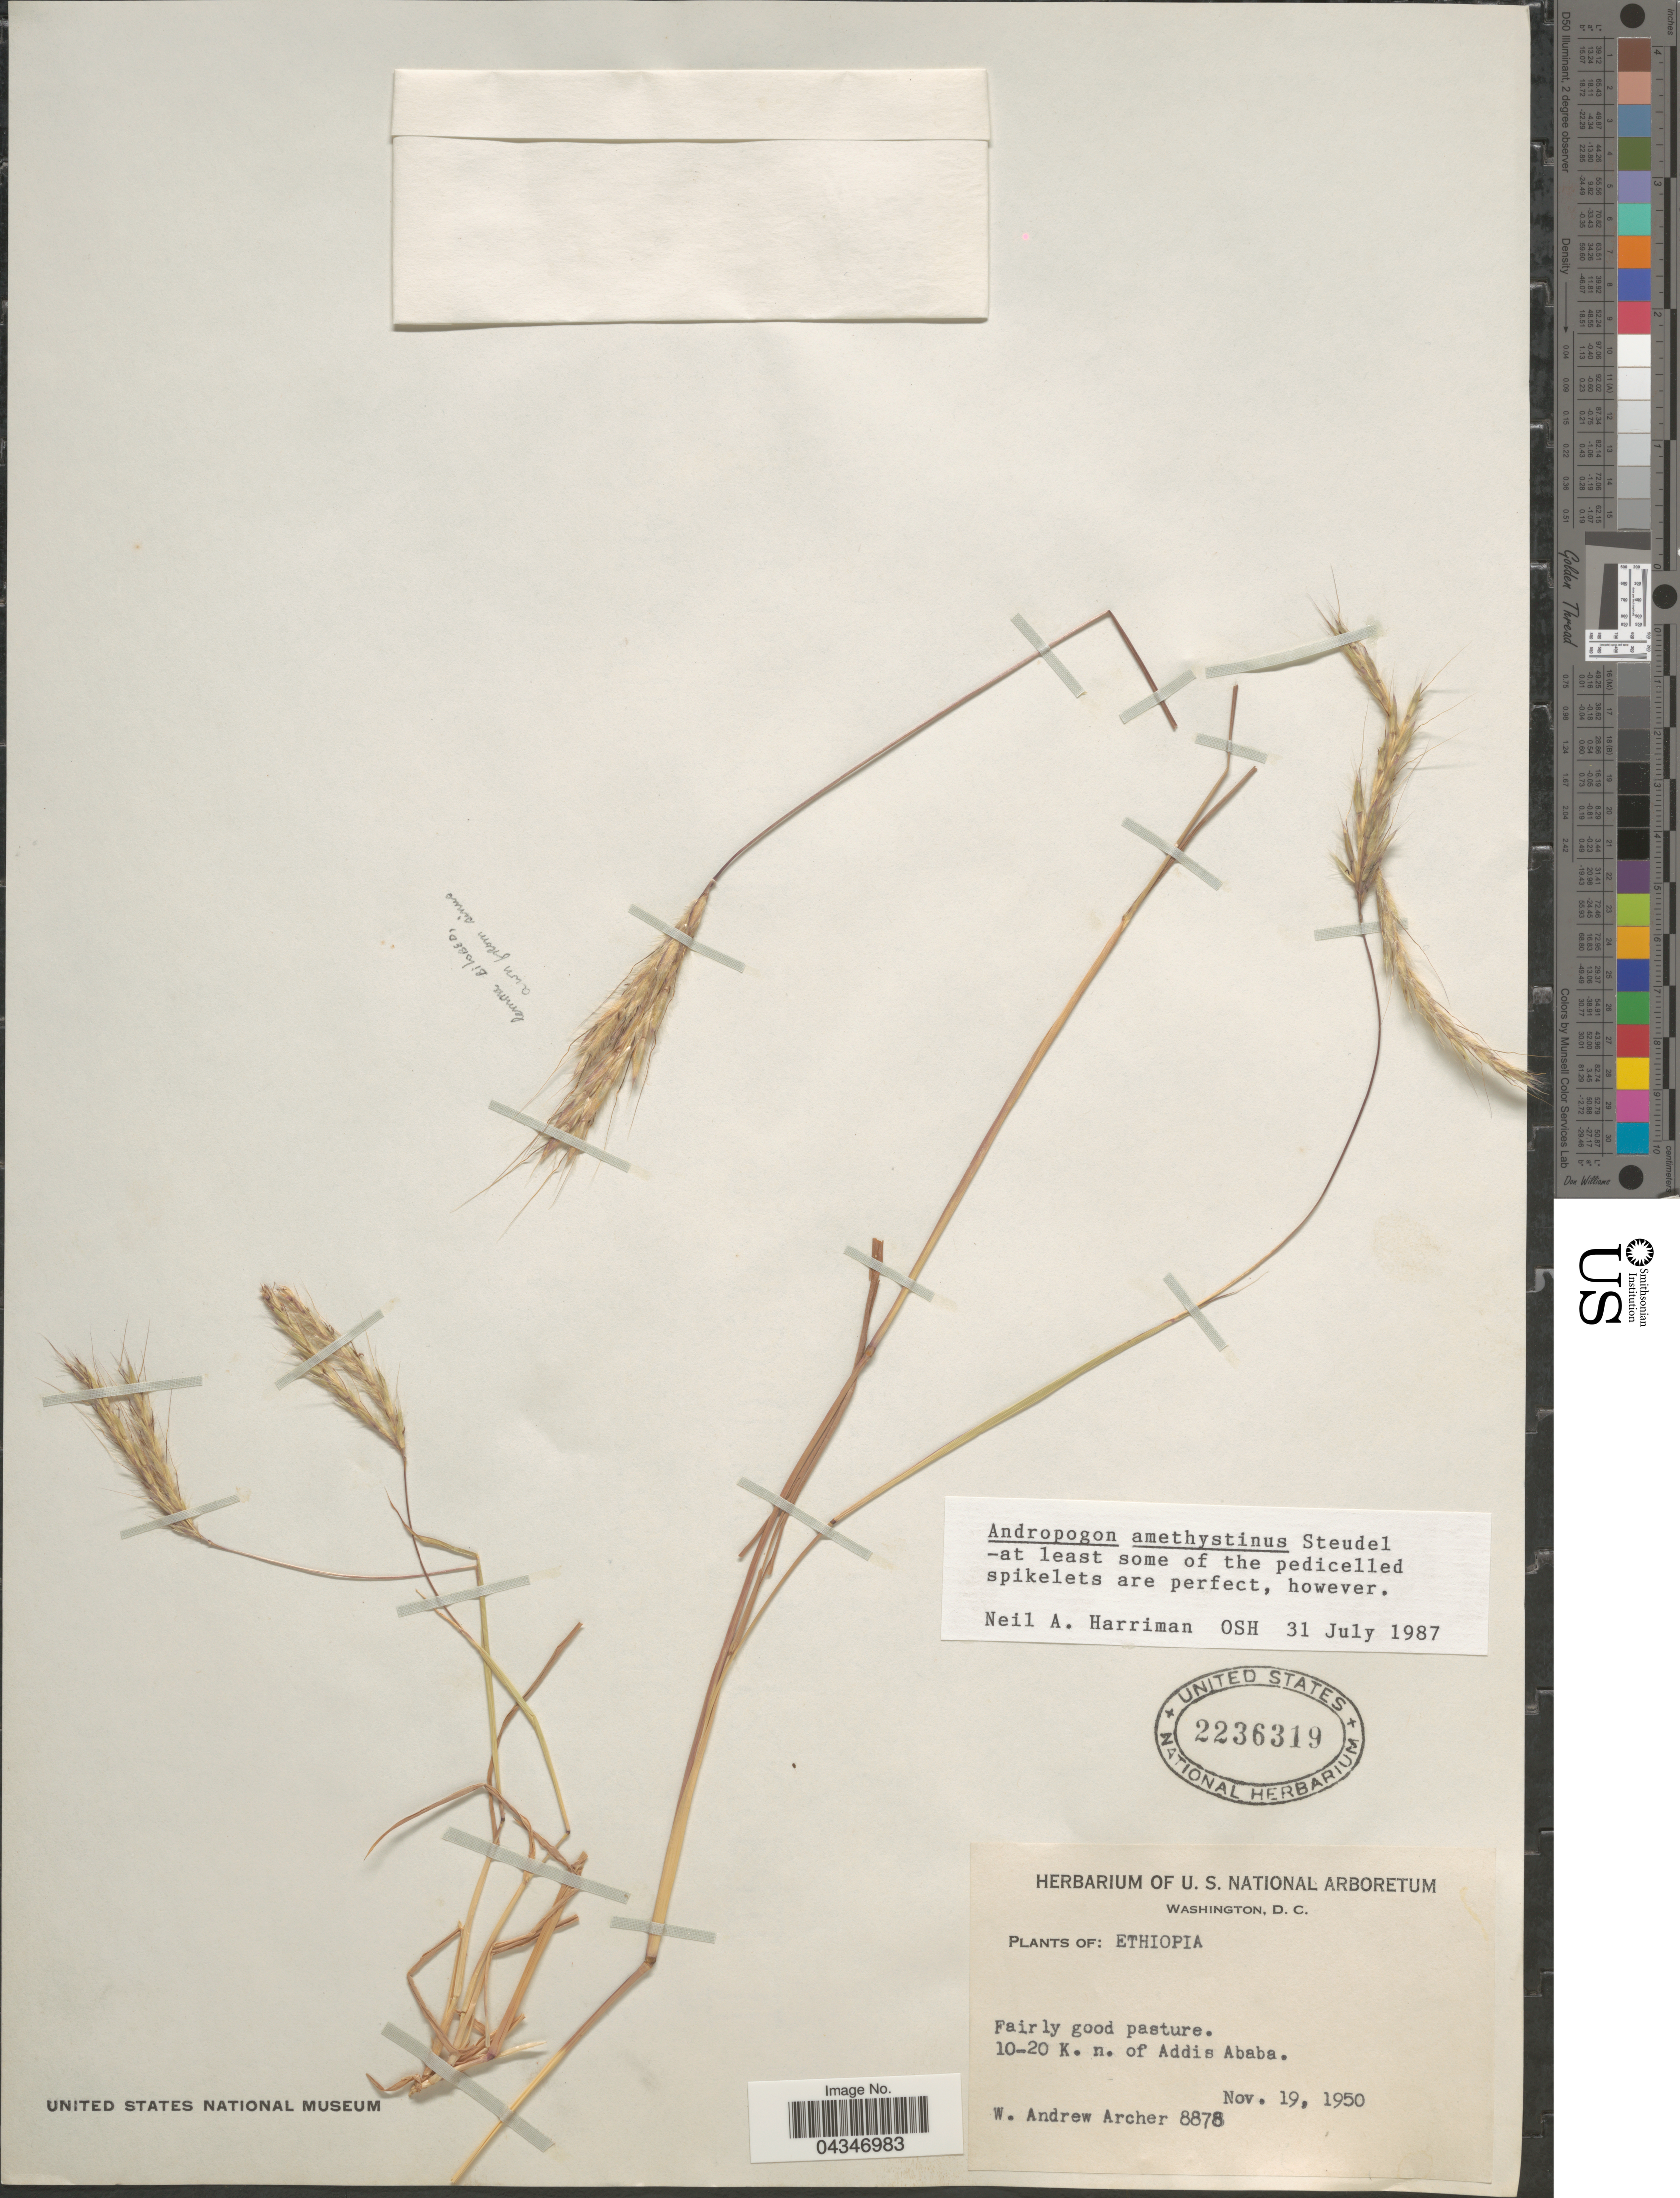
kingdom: Plantae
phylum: Tracheophyta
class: Liliopsida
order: Poales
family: Poaceae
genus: Andropogon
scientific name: Andropogon amethystinus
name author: Steud.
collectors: W. A. Archer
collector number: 8878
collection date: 1950-11-19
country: Ethiopia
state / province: Addis Ababa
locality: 10-20 K. n. of Addis Ababa.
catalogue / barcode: US 2236319